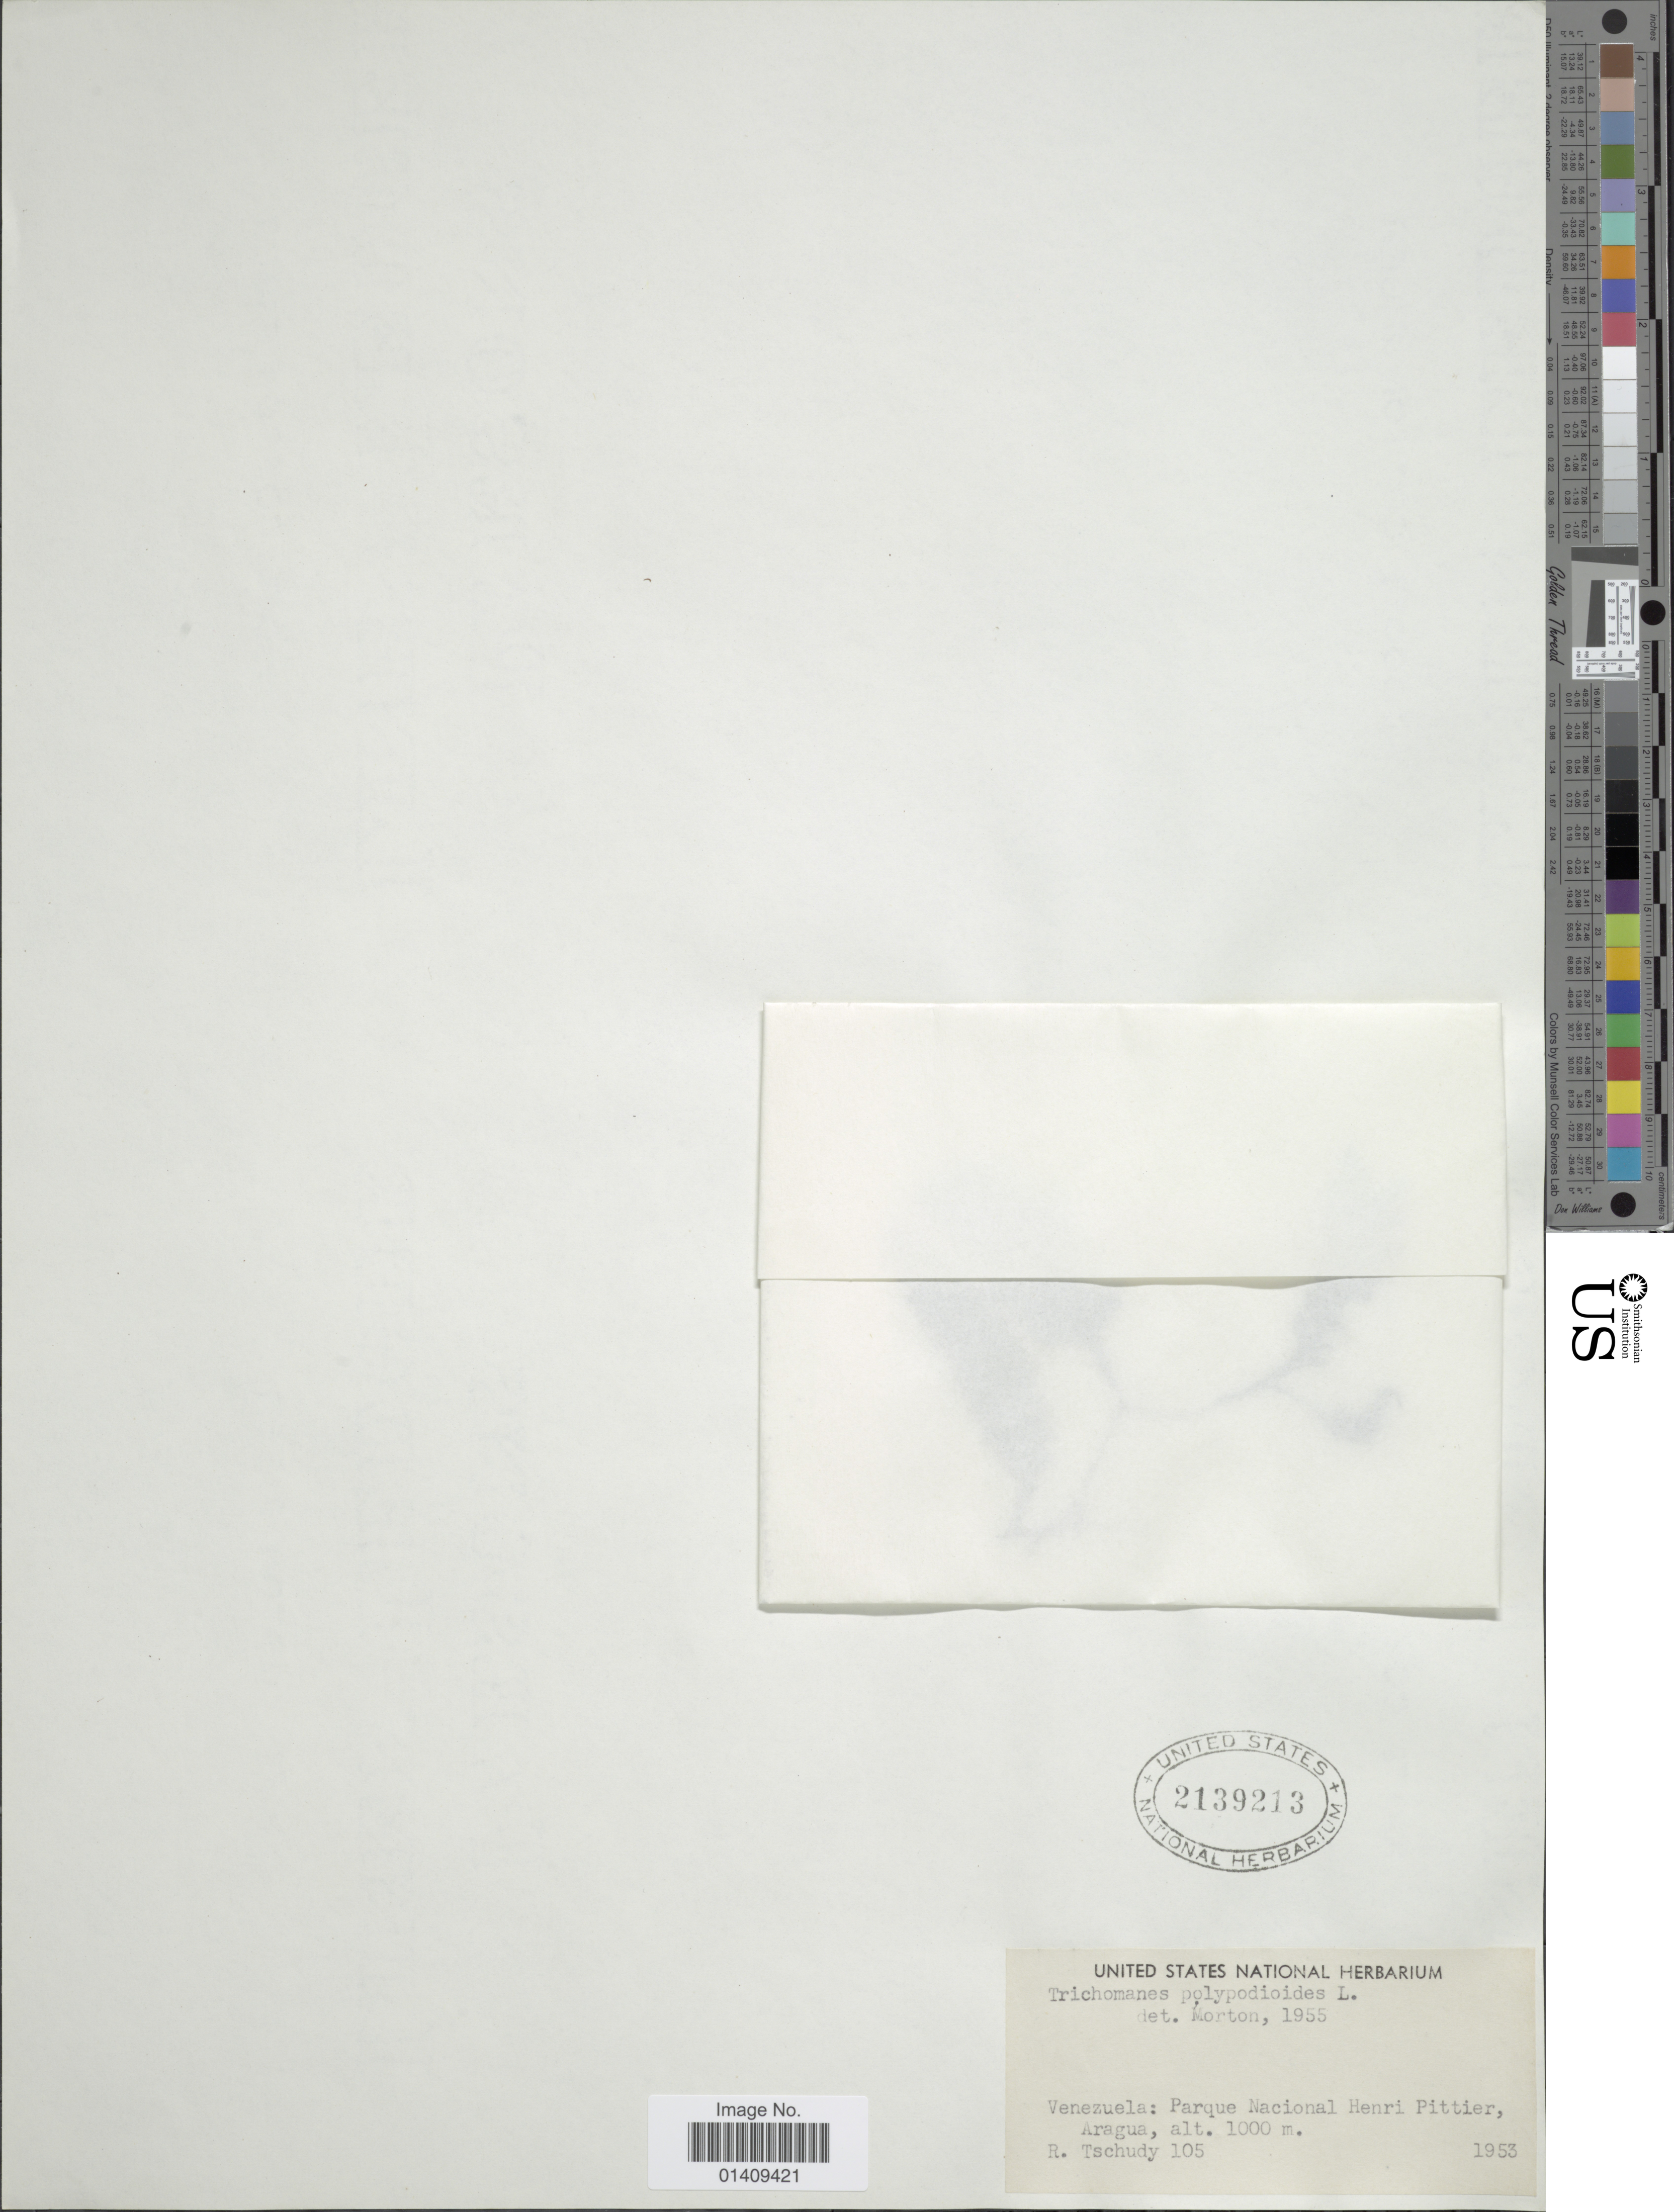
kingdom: Plantae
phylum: Tracheophyta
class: Polypodiopsida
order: Hymenophyllales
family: Hymenophyllaceae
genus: Trichomanes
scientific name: Trichomanes polypodioides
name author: L.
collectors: R. Tschudy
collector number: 105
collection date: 1953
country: Venezuela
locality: Parque nacional Henri Pittier Aragua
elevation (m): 1000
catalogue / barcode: US 2139213